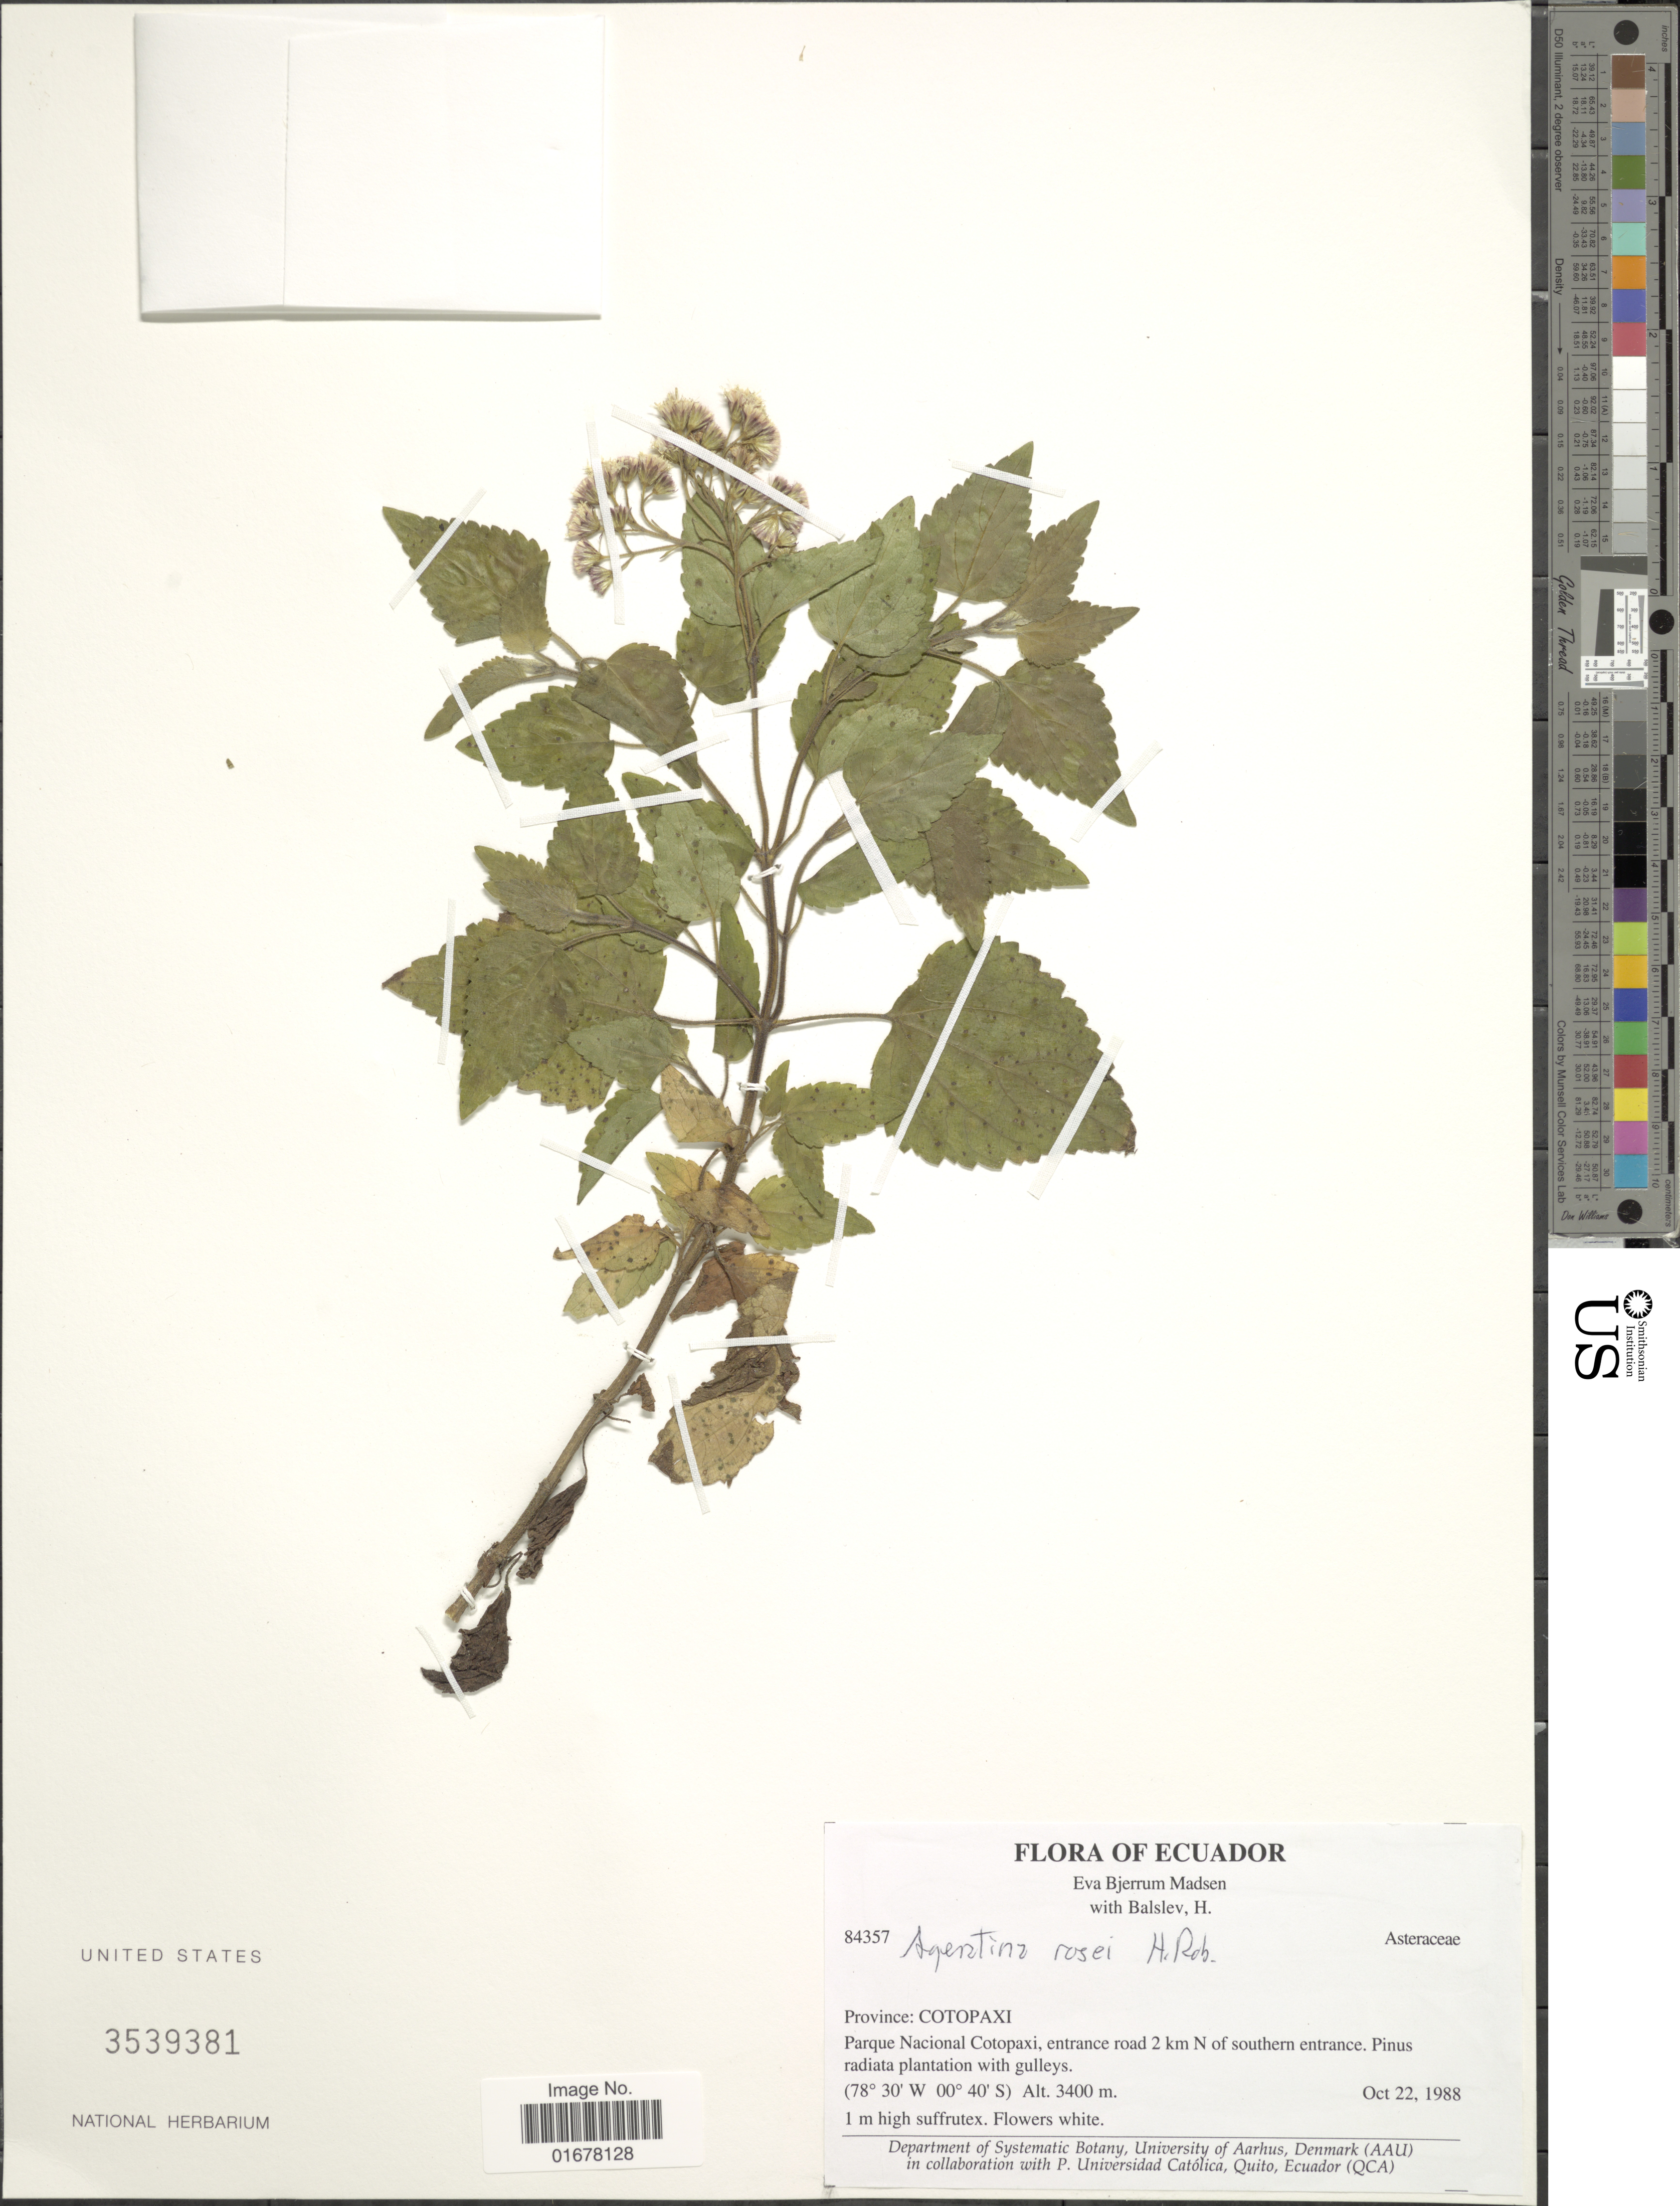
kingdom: Plantae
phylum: Tracheophyta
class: Magnoliopsida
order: Asterales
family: Asteraceae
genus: Ageratina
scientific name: Ageratina rosei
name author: H. Rob.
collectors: E. Madsen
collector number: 84357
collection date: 1988-10-22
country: Ecuador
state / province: Cotopaxi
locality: Province: Cotopaxi. Parque National Cotopaxi, entrance road 2 km N of southern entrance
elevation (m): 3400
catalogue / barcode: US 3539381